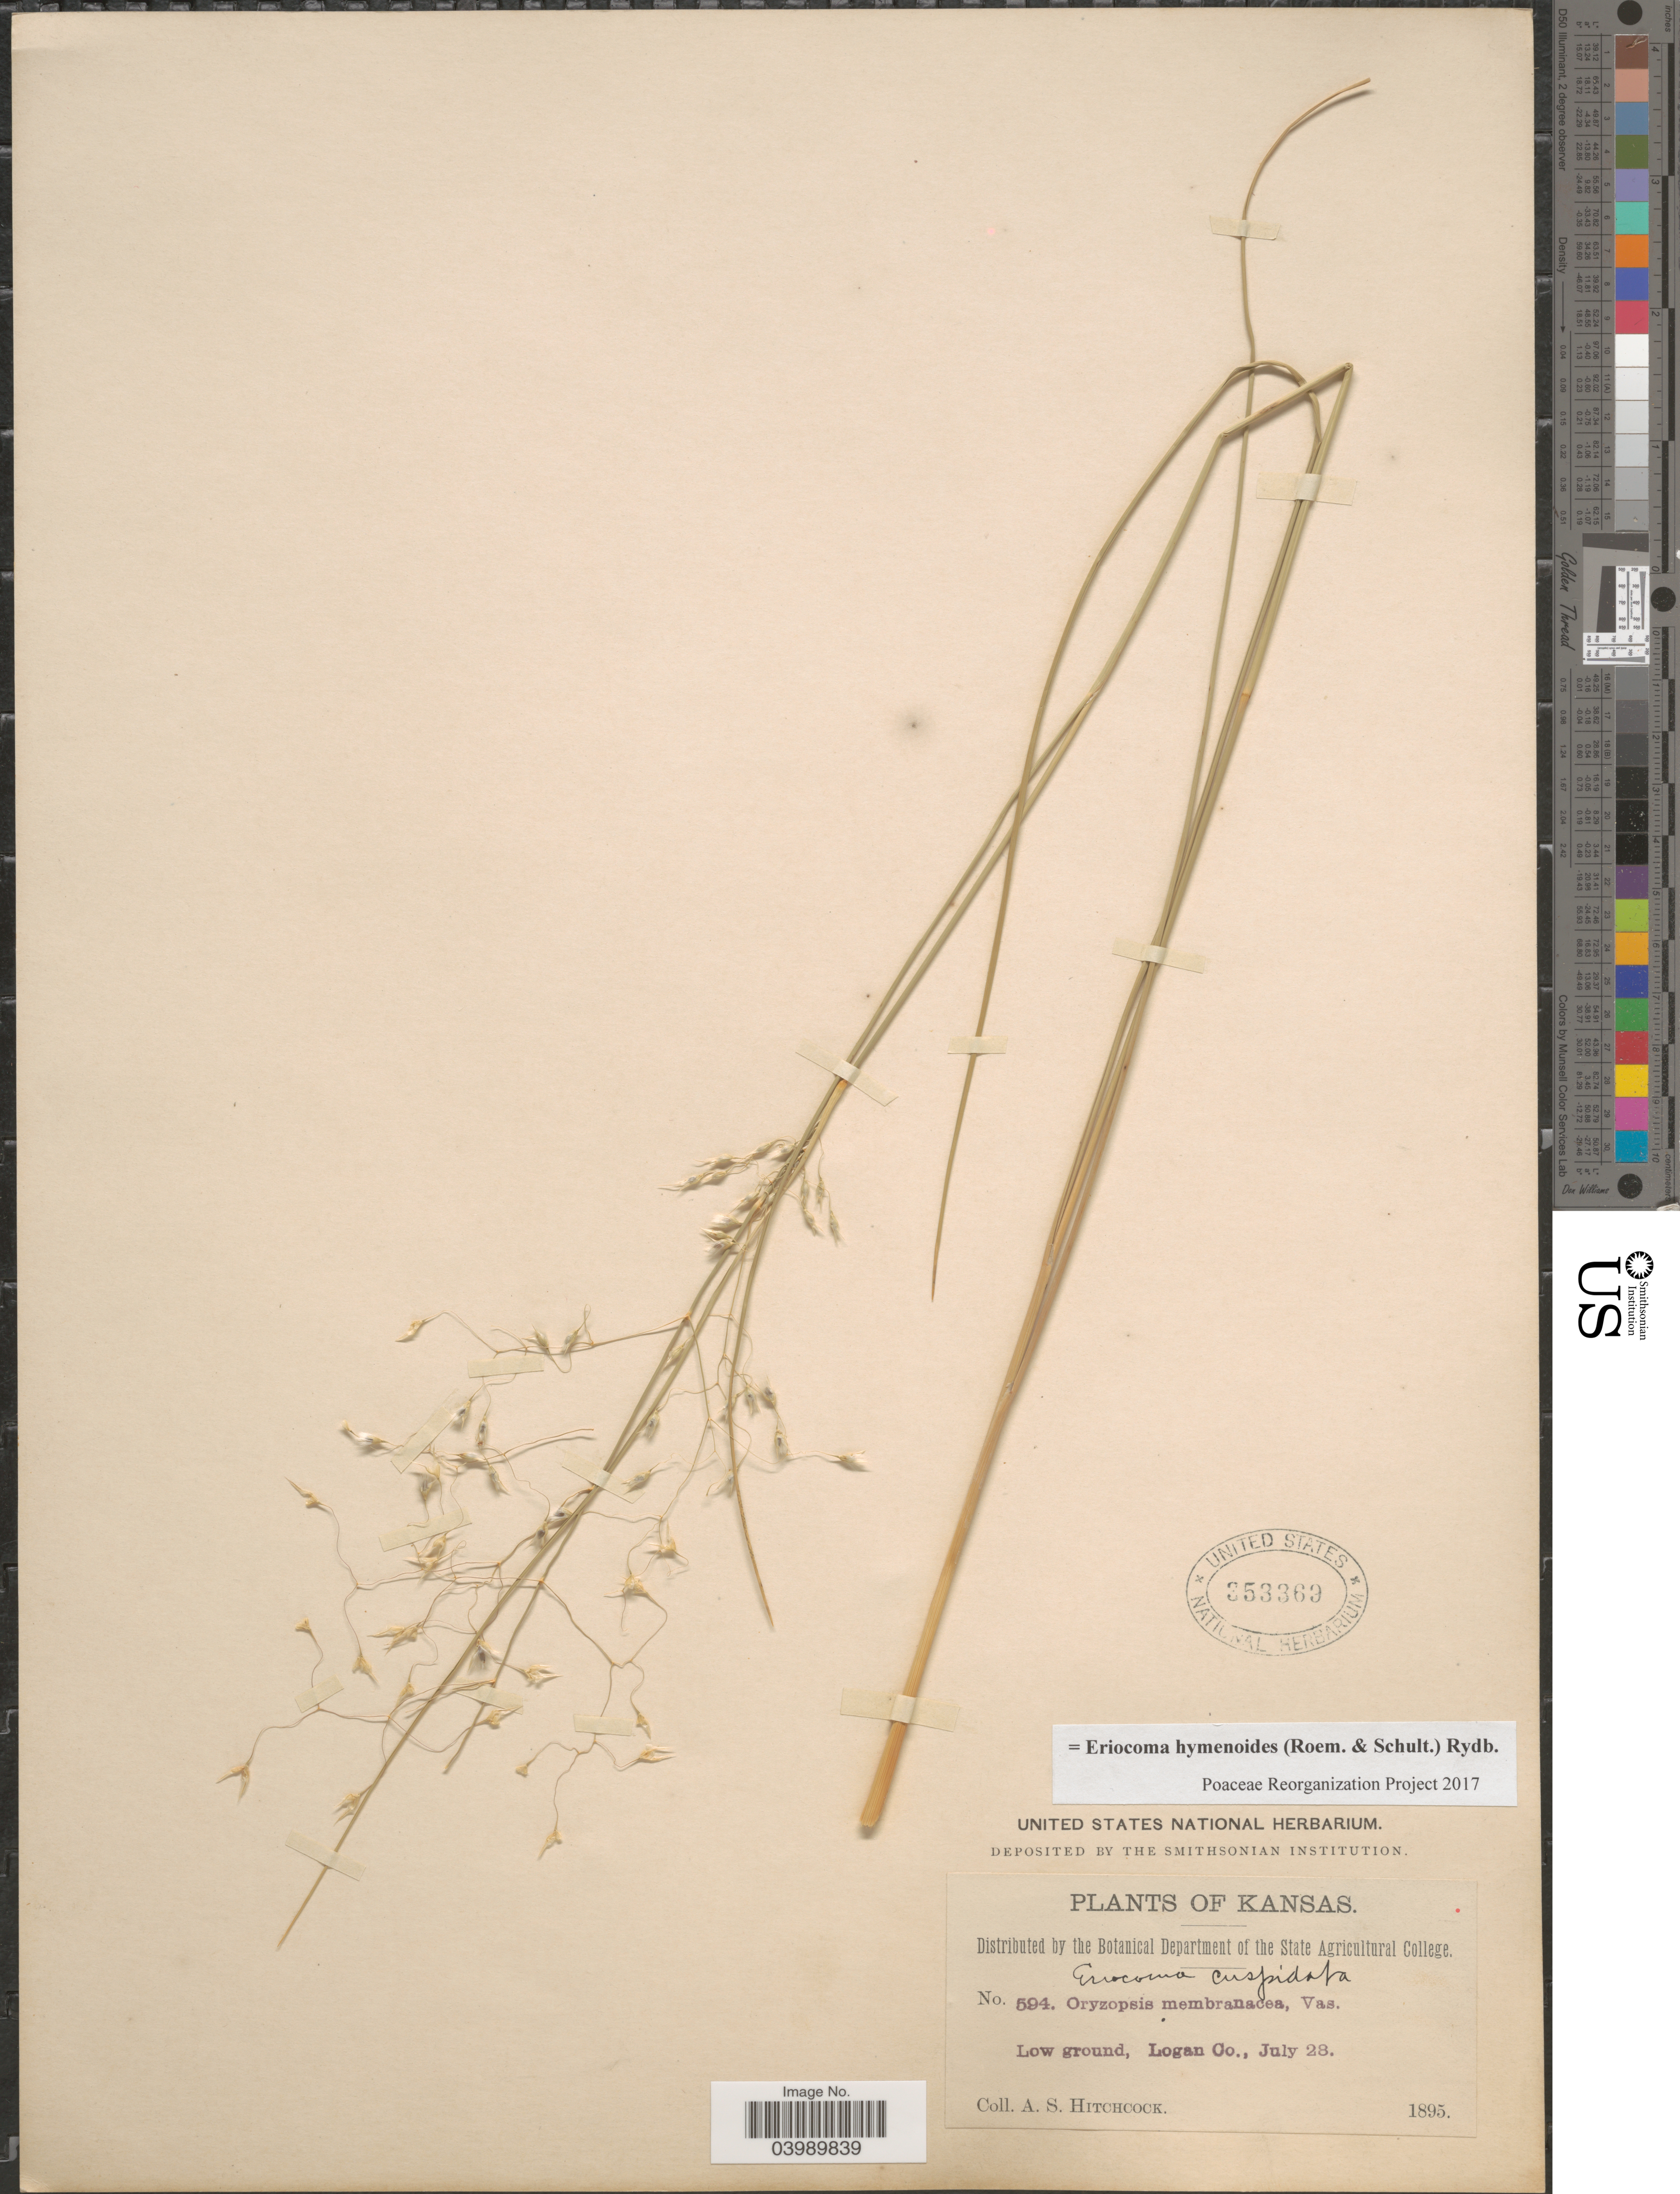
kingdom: Plantae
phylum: Tracheophyta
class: Liliopsida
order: Poales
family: Poaceae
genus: Eriocoma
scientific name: Eriocoma hymenoides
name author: (Roem. & Schult.) Rydb.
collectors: A. S. Hitchcock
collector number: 594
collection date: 1895-07-28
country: United States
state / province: Kansas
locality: Logan Co.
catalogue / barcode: US 353369